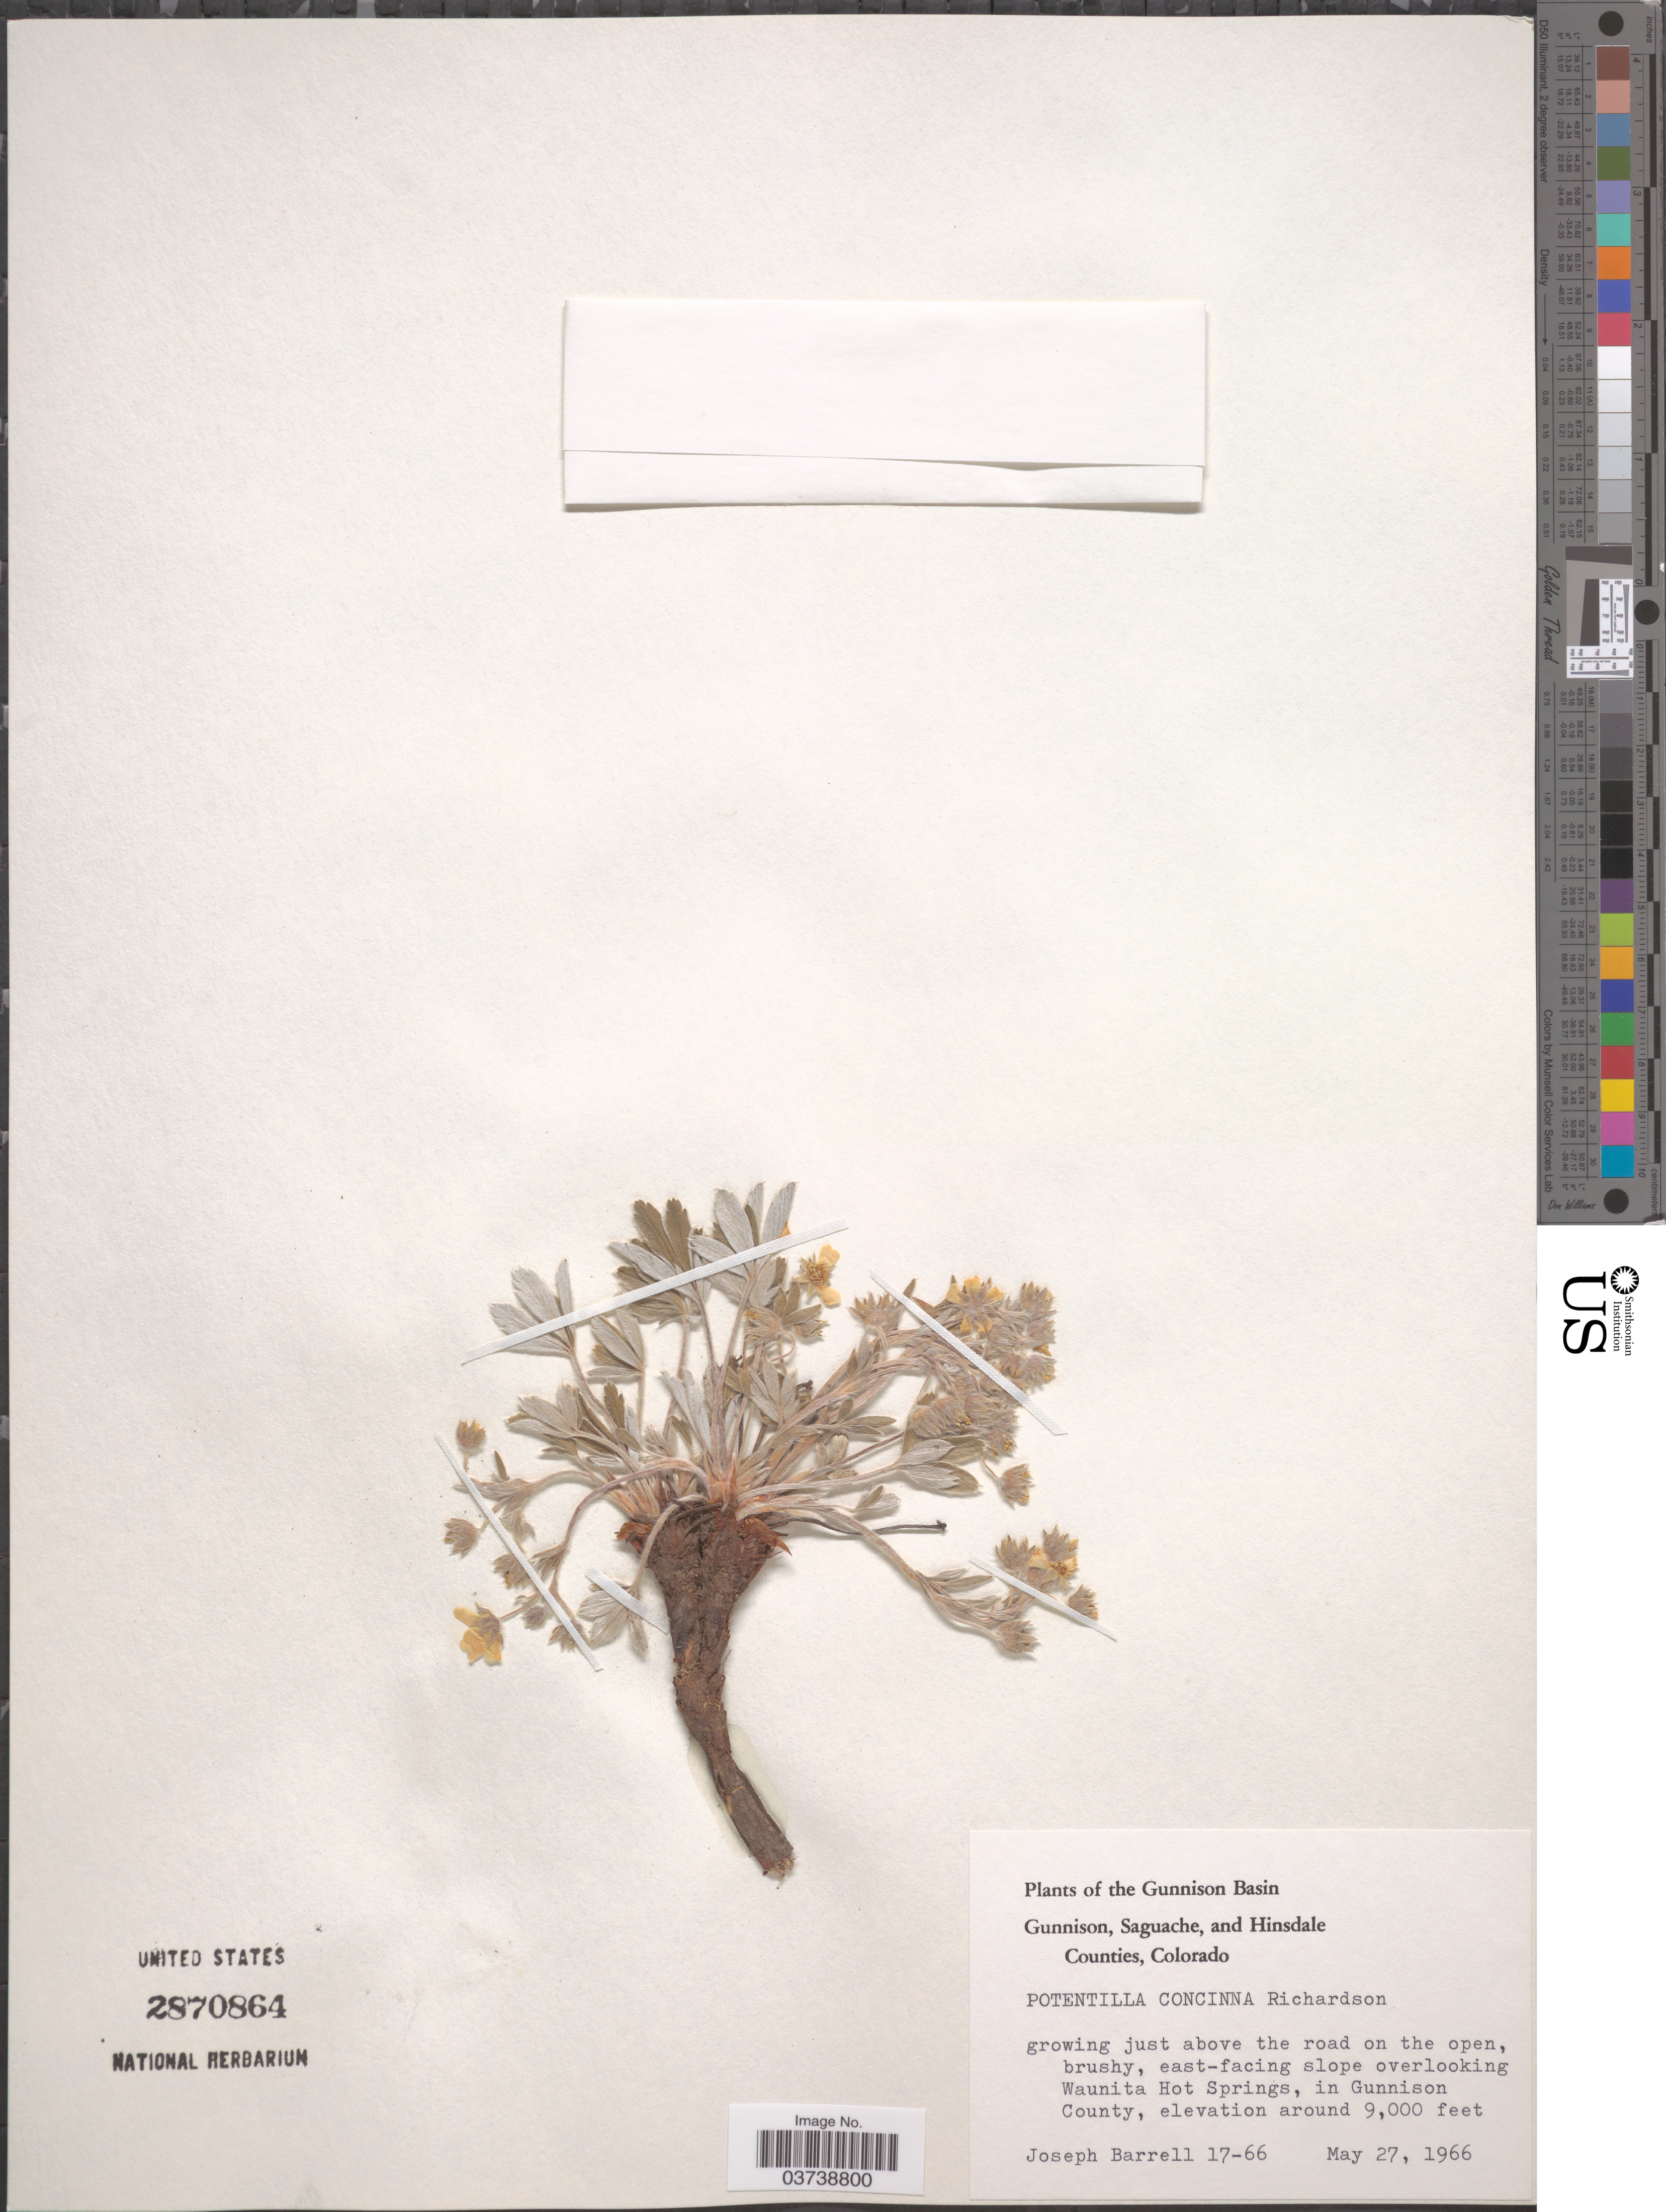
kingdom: Plantae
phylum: Tracheophyta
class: Magnoliopsida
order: Rosales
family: Rosaceae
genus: Potentilla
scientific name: Potentilla concinna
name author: Richardson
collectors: J. Barrell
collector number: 17-66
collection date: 1966-05-27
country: United States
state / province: Colorado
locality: The Gunnison Basin. east-facing slope overlooking Waunita Hot Springs, in Gunnison County.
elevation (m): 2743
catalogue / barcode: US 2870864